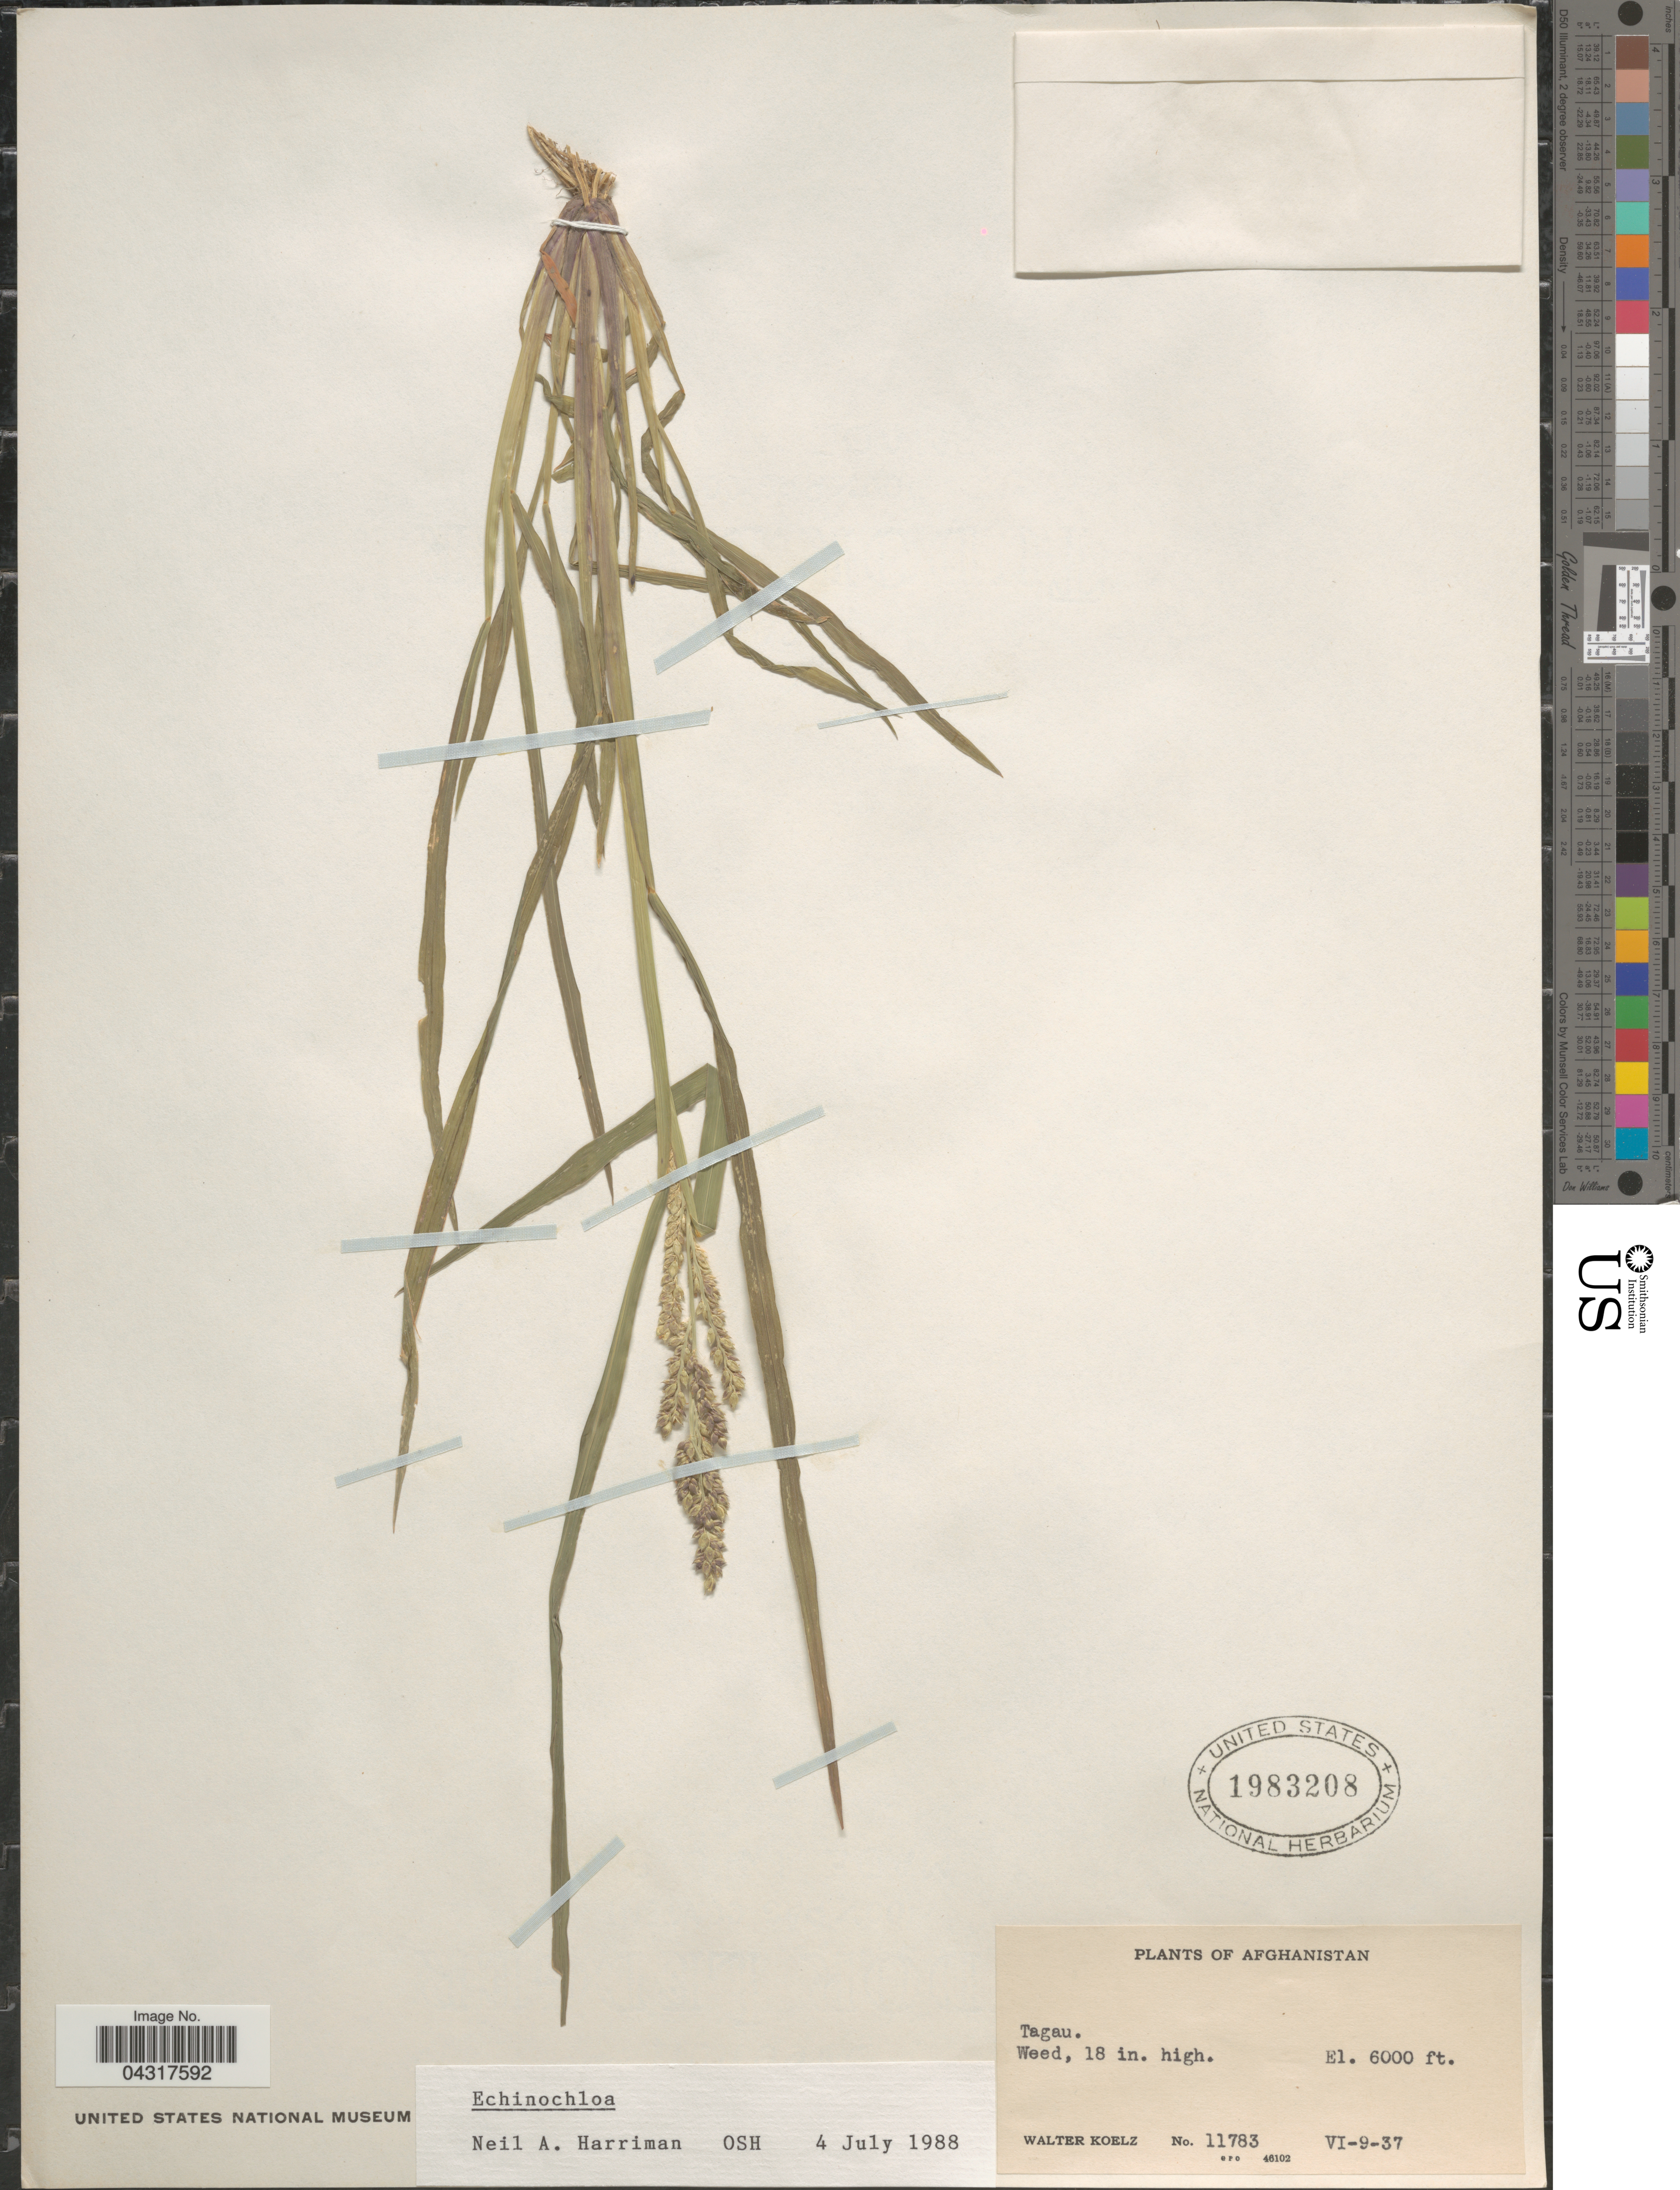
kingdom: Plantae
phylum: Tracheophyta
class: Liliopsida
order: Poales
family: Poaceae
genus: Echinochloa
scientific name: Echinochloa sp.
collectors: W. N. Koelz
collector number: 11783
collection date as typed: Transcribed d/m/y: 9/6/37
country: Afghanistan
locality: Tagau.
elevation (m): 1829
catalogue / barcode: US 1983208